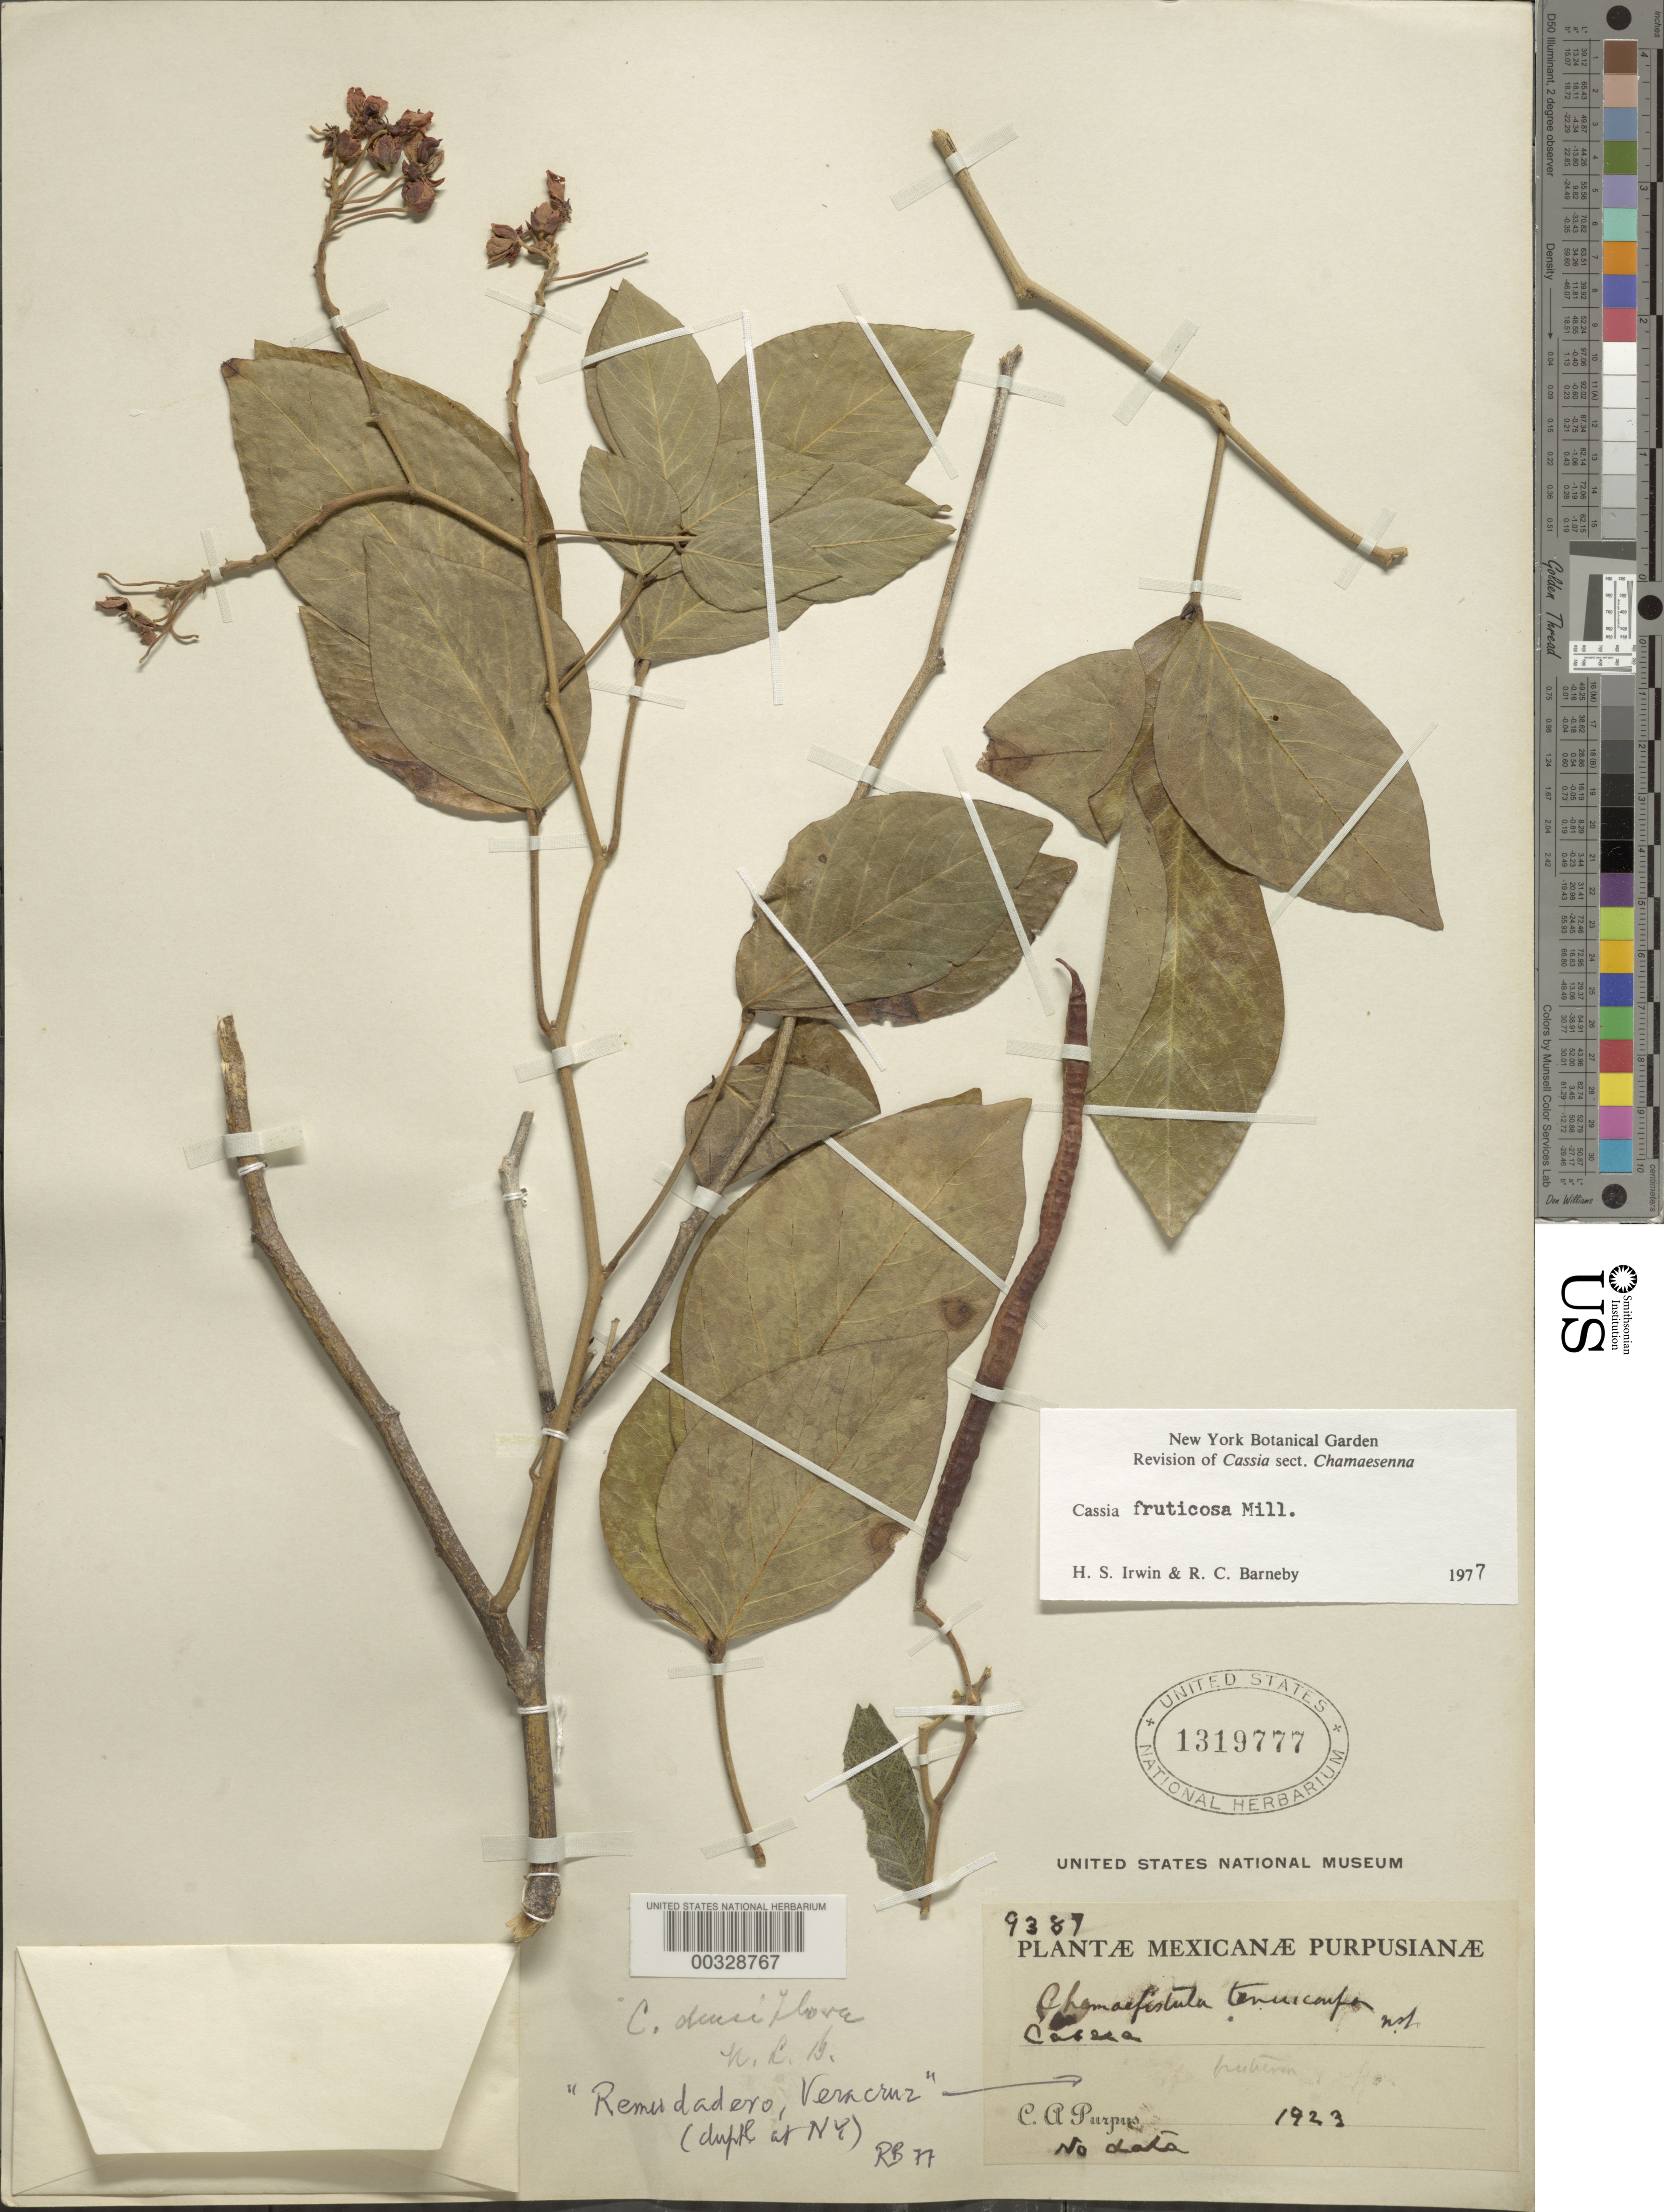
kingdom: Plantae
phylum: Tracheophyta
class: Magnoliopsida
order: Fabales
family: Fabaceae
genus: Senna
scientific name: Senna fruticosa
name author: (Benth.) H.S. Irwin & Barneby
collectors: C. A. Purpus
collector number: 9387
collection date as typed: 1923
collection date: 1923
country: Mexico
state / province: Veracruz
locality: Remudadero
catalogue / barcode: US 1319777